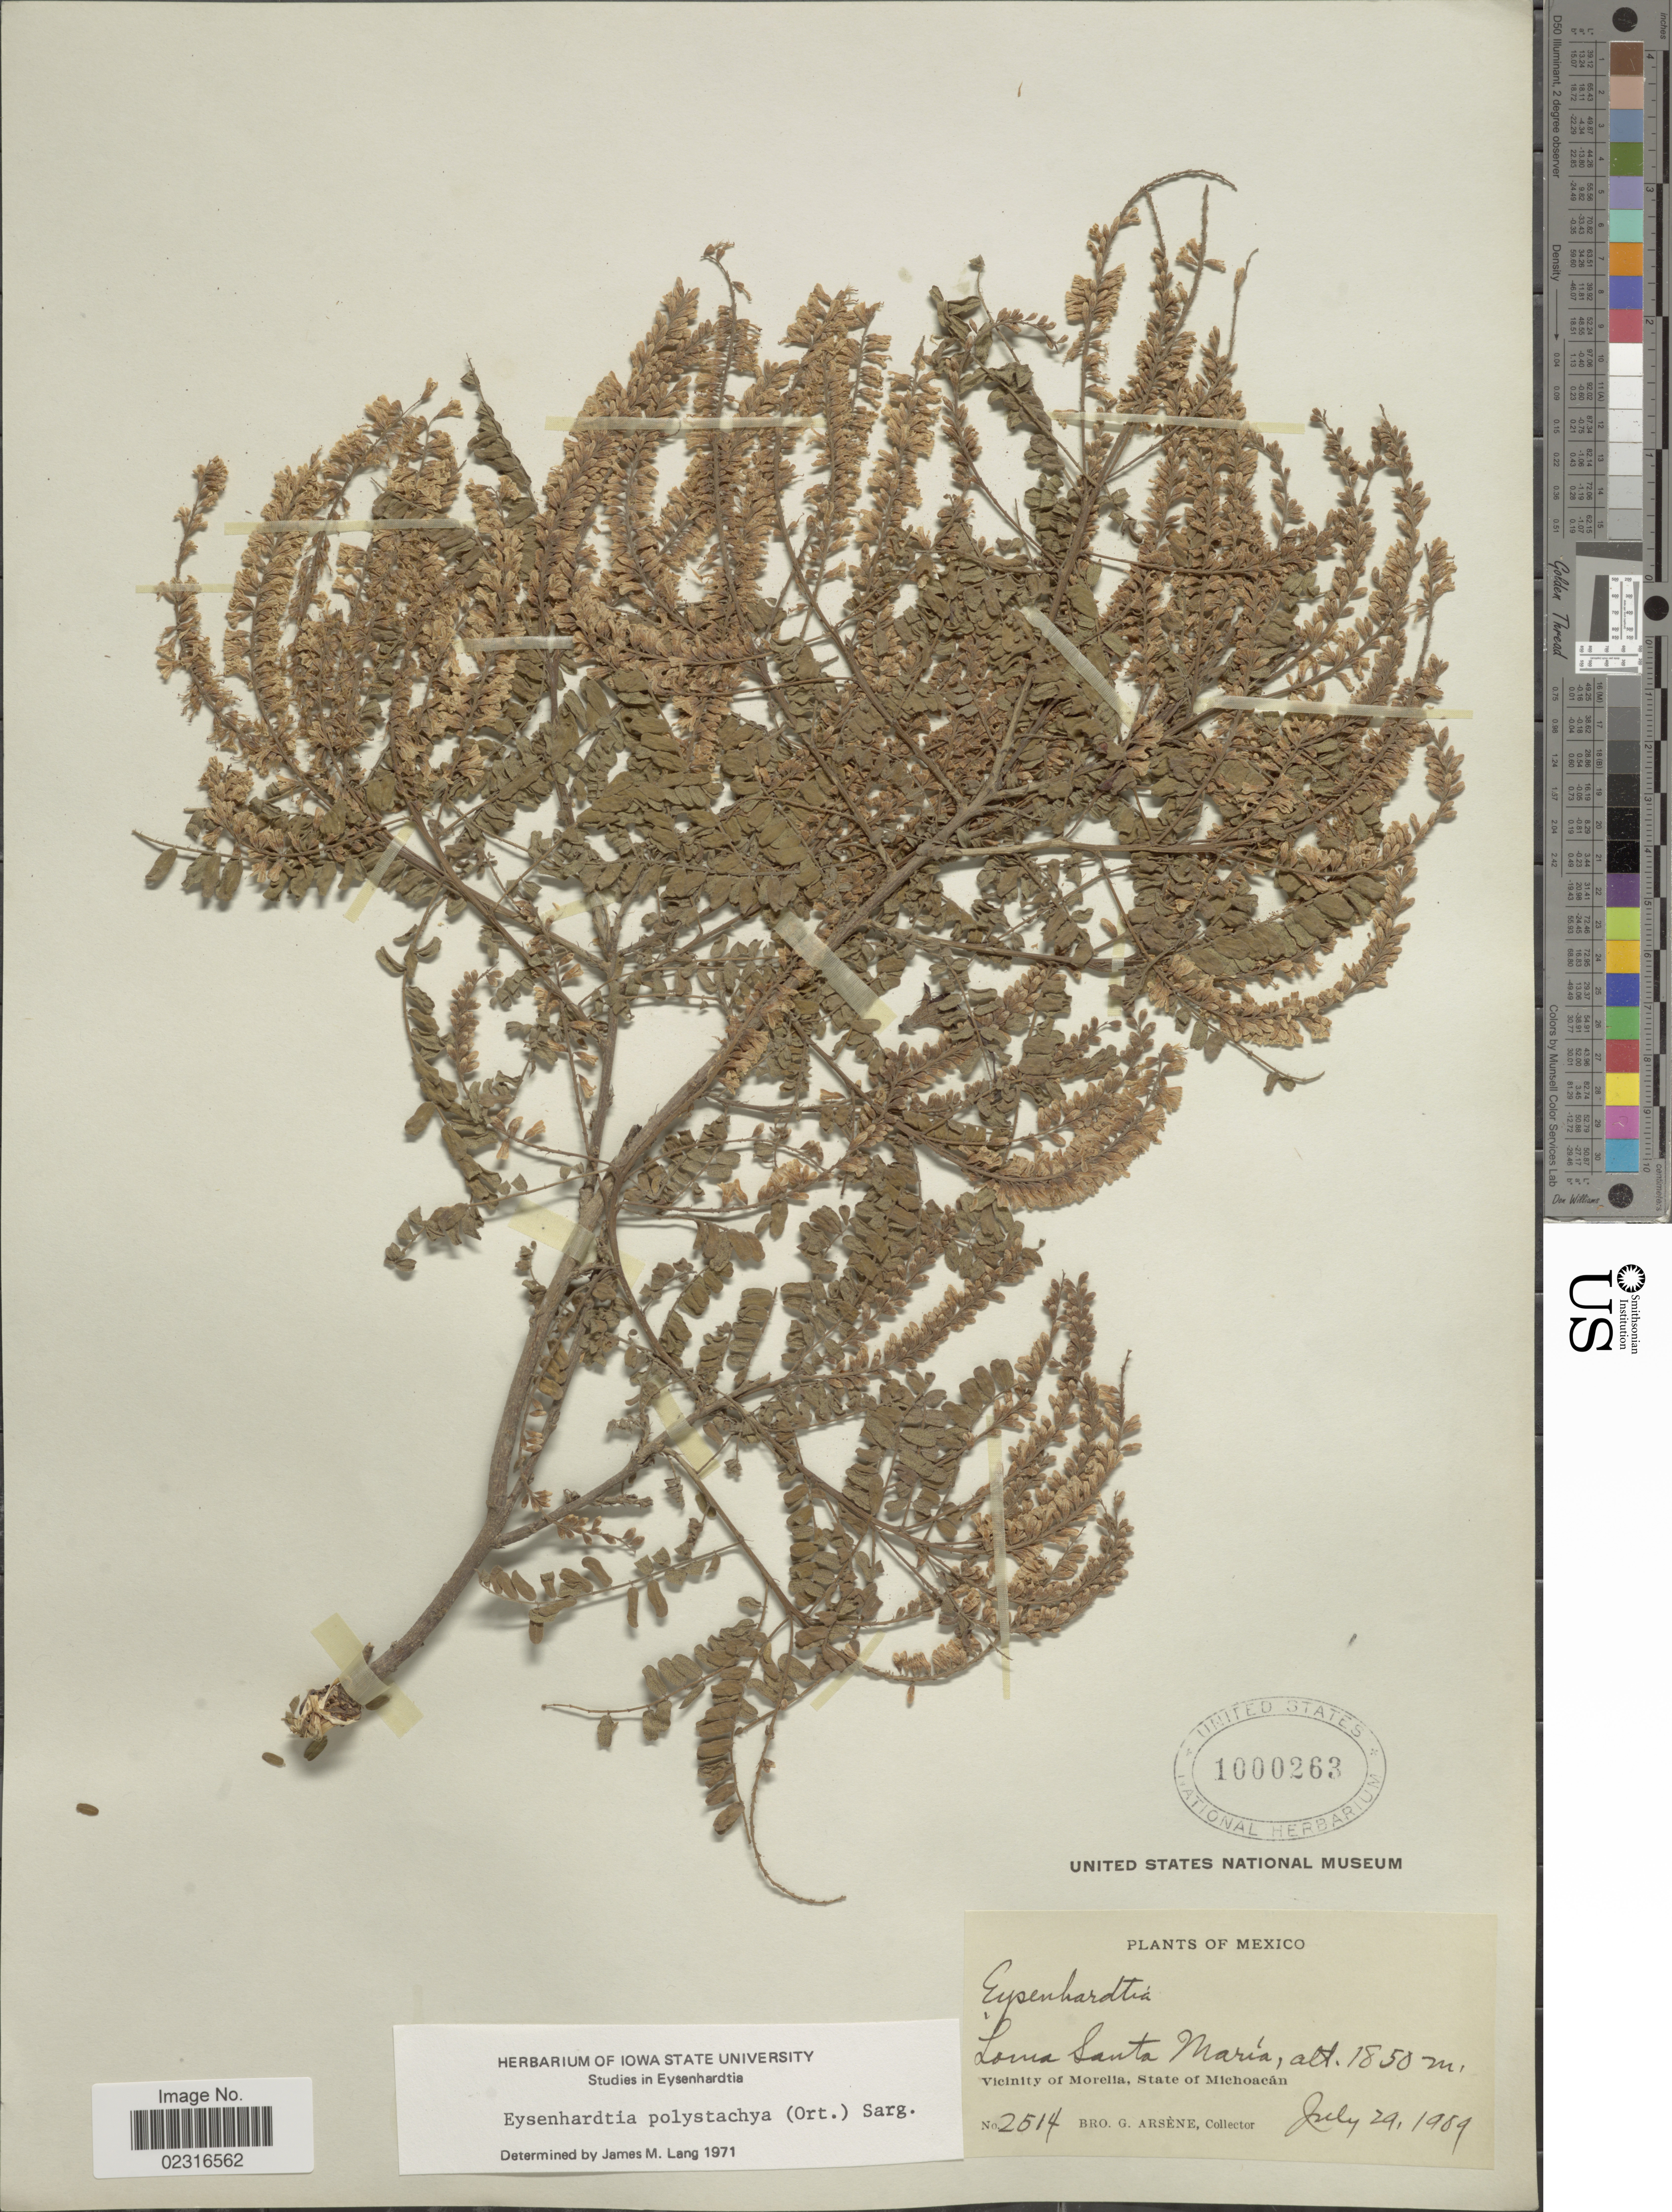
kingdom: Plantae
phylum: Tracheophyta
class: Magnoliopsida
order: Fabales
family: Fabaceae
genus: Eysenhardtia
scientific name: Eysenhardtia polystachya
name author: (Ortega) Sarg.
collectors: Bro. G. Arsène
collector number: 2514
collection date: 1989-07-29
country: Mexico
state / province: Michoacán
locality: Vicinity of Morelia. Loma Santa Maria.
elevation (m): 1850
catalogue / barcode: US 1000263